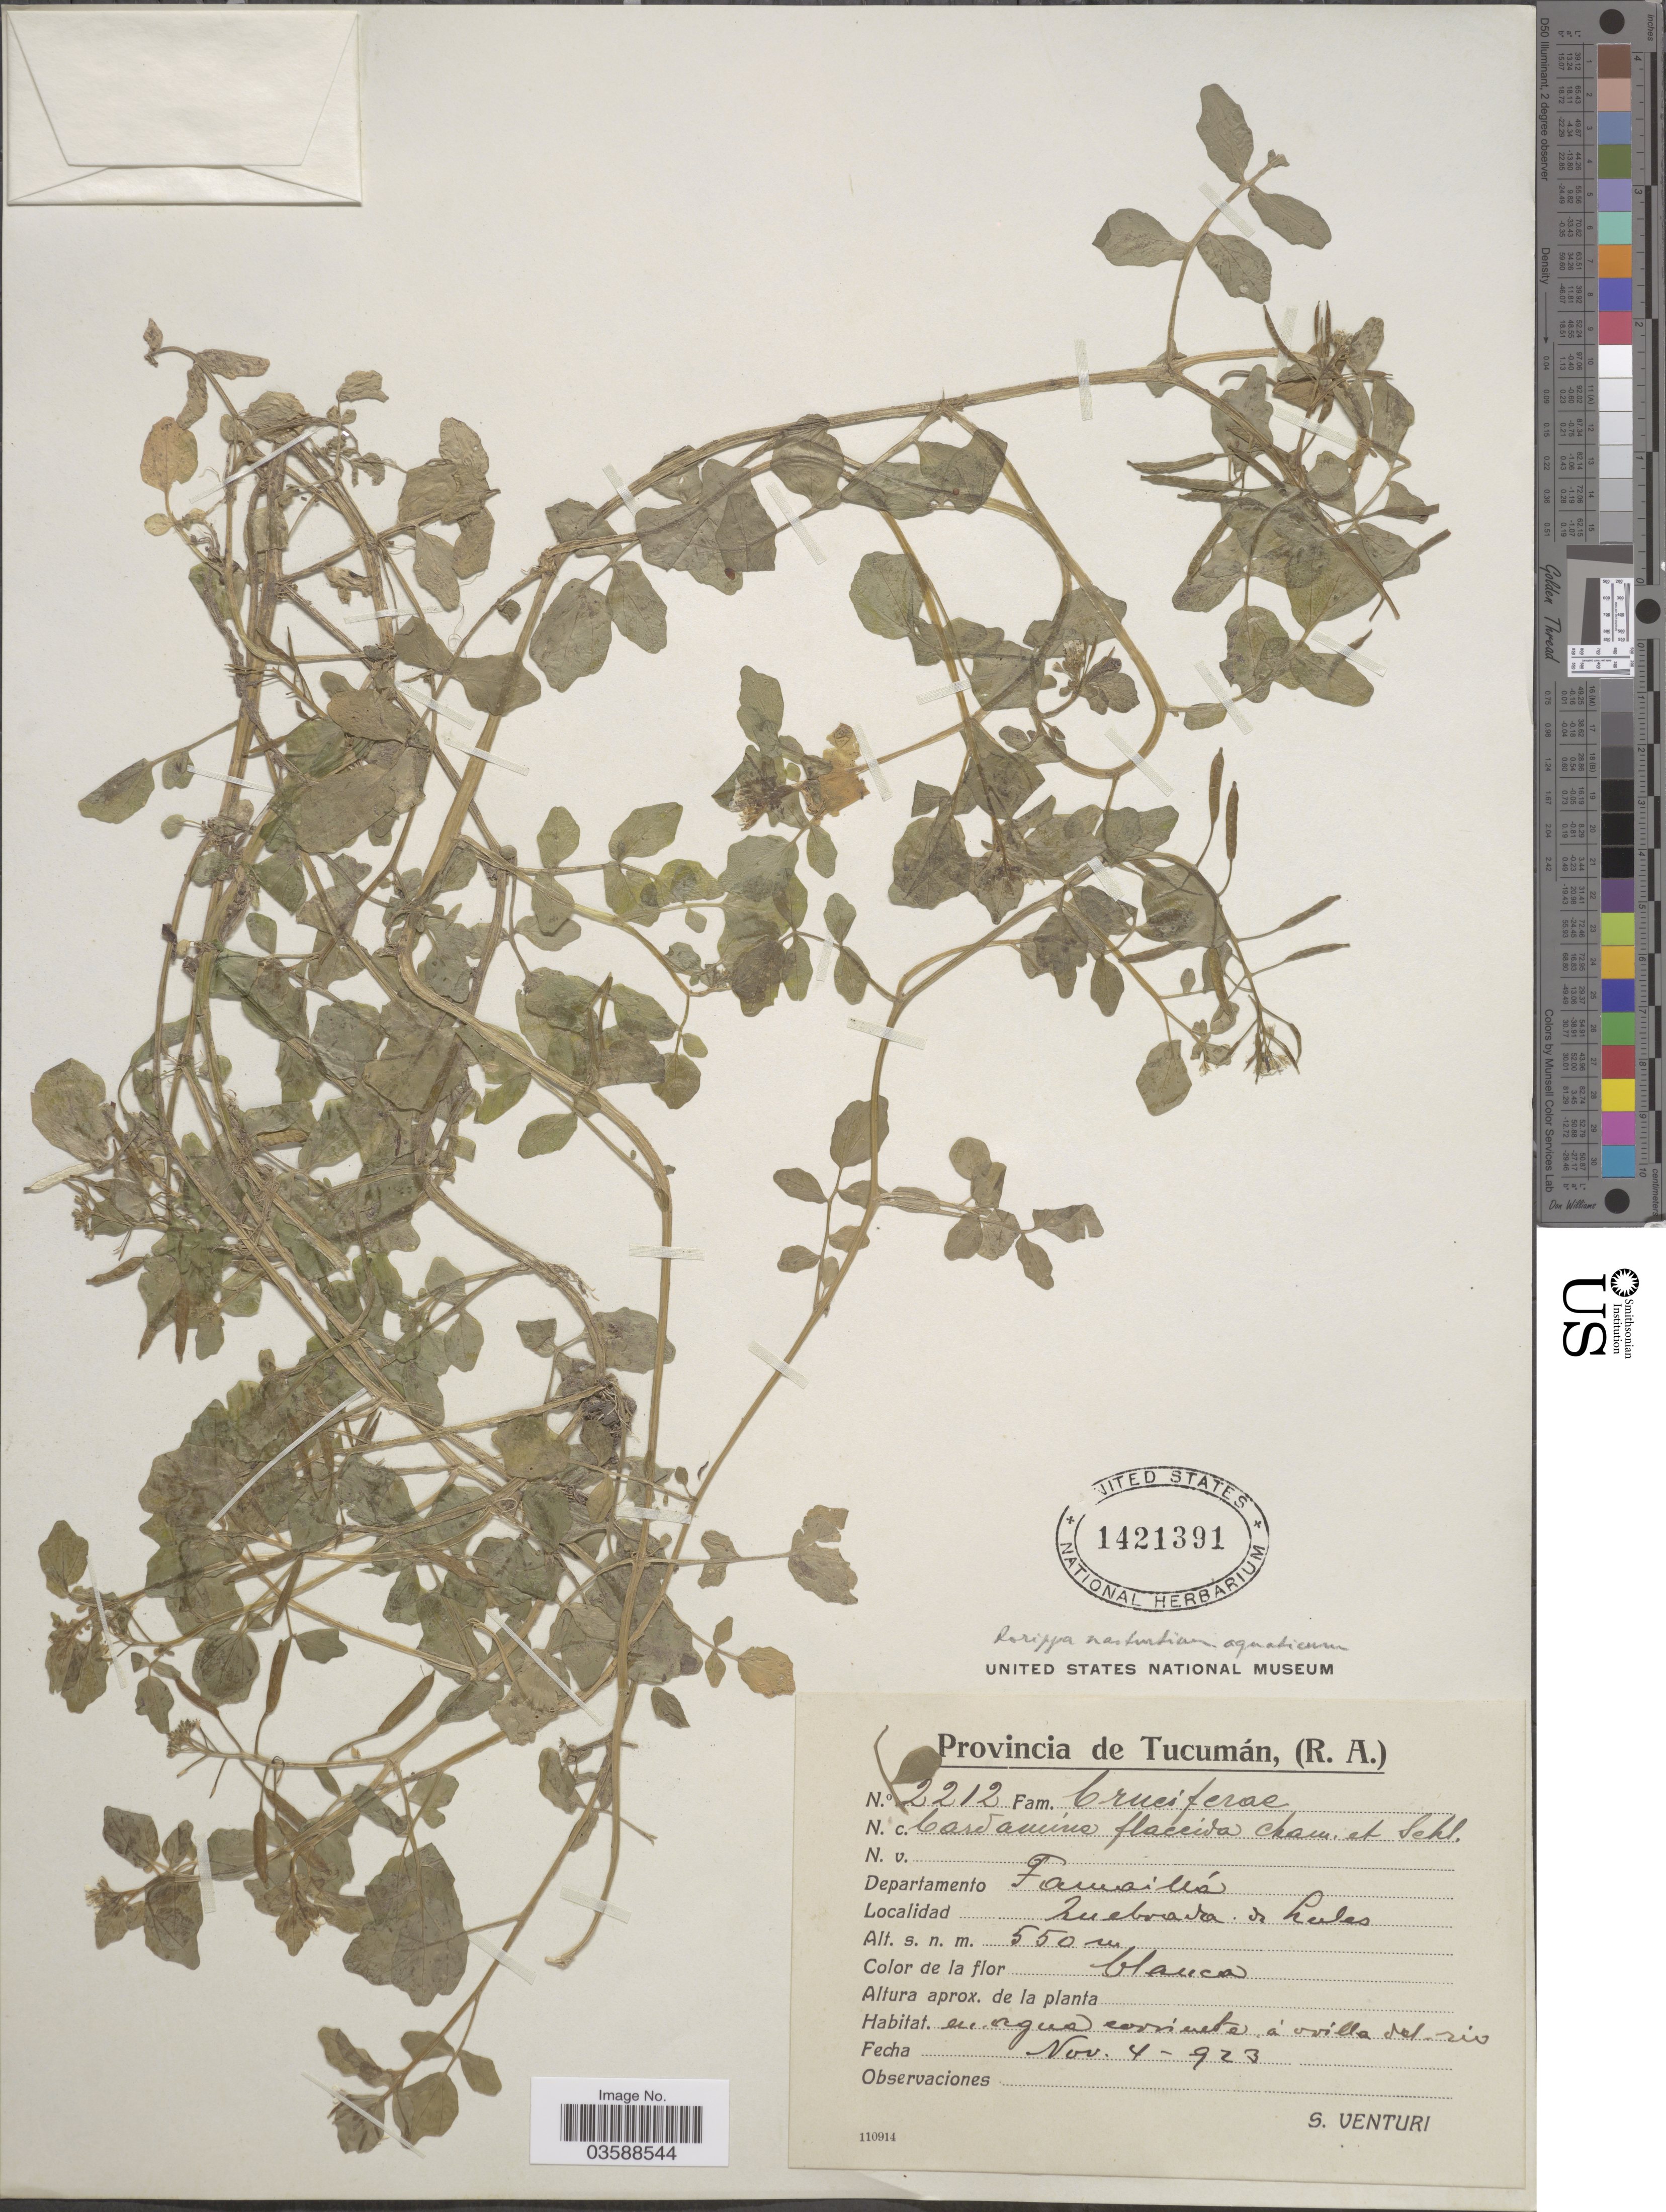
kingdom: Plantae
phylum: Tracheophyta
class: Magnoliopsida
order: Brassicales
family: Brassicaceae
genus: Nasturtium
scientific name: Nasturtium officinale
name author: R. Br.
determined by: Strong, M. T., (US), Smithsonian Institution - National Museum of Natural History (UNITED STATES)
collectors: S. Venturi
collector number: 2212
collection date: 1923-11-04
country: Argentina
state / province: Tucuman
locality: Departamento Famaillá. Quebrada de Leales.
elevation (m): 550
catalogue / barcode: US 1421391